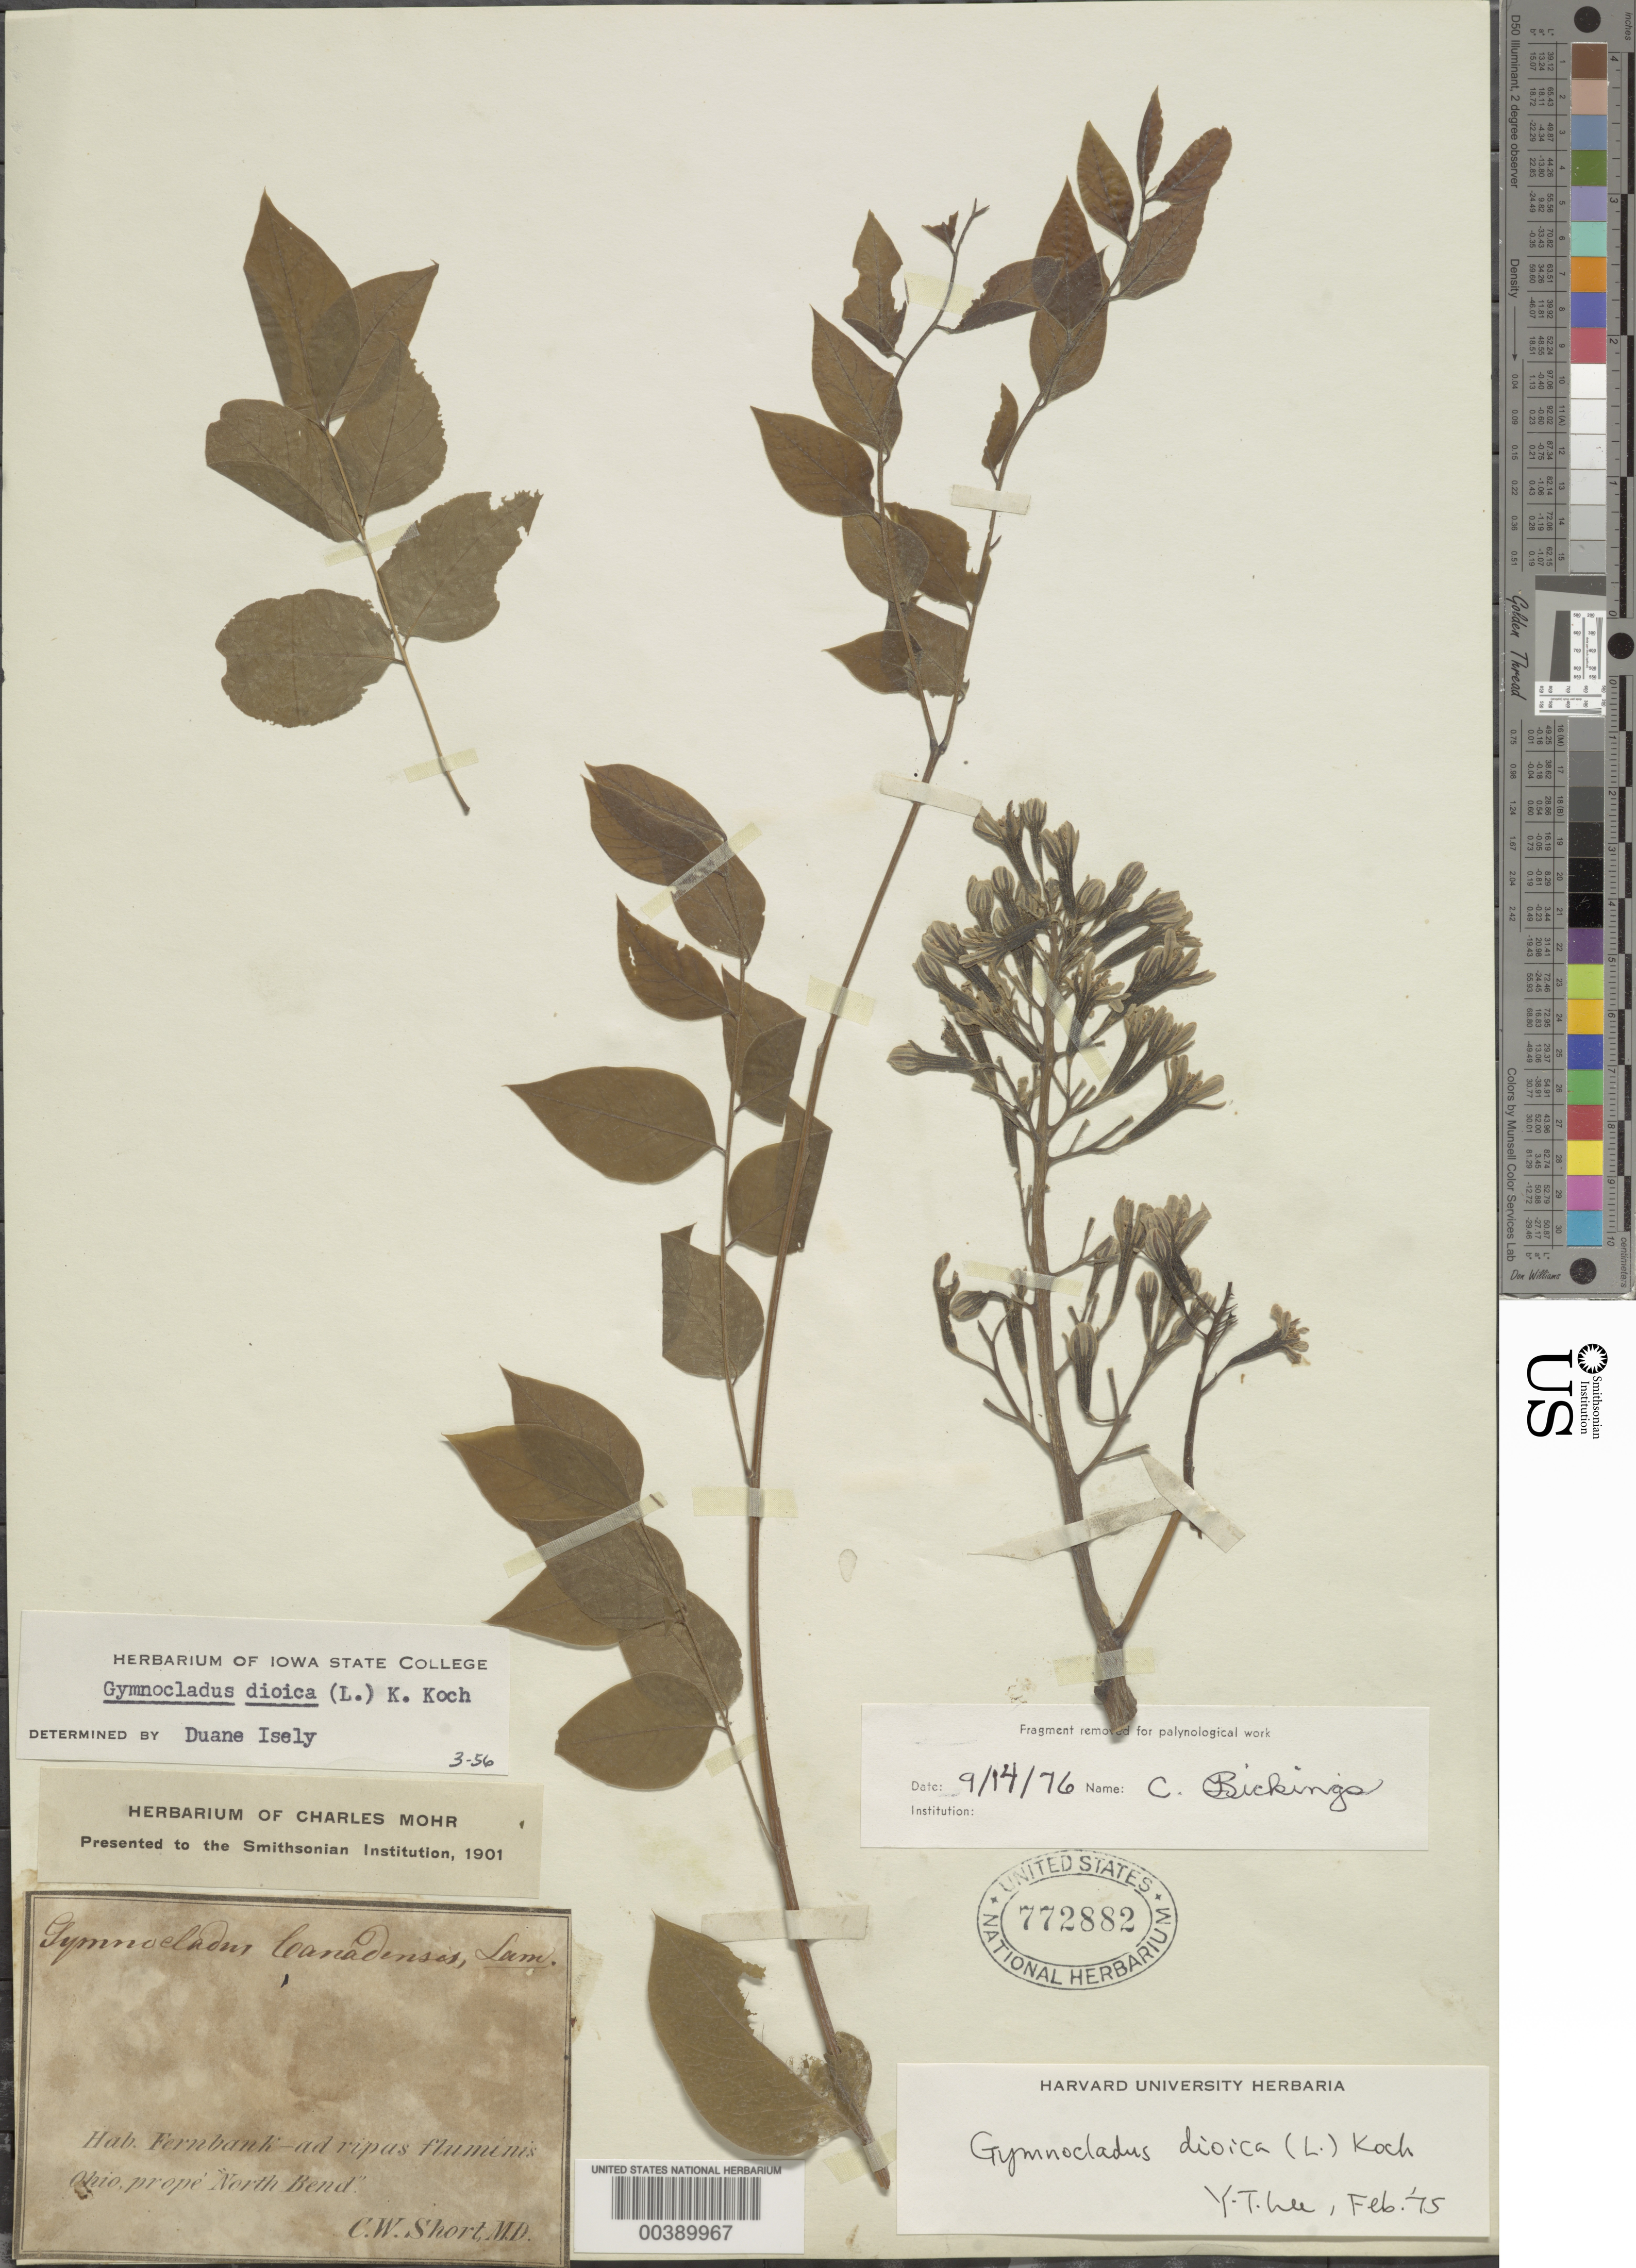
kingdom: Plantae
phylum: Tracheophyta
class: Magnoliopsida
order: Fabales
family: Fabaceae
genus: Gymnocladus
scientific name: Gymnocladus dioicus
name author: (L.) K. Koch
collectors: C. W. Short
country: United States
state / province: Kentucky / Ohio / West Virginia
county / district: Rappahannock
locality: Ad ripus fluminis Ohio prope "North Bend". [on bank of Ohio River near North Bend. locality in either KY (Boone Co.), OH (Hamilton Co.), or WV (Tyler Co.).]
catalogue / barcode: US 772882